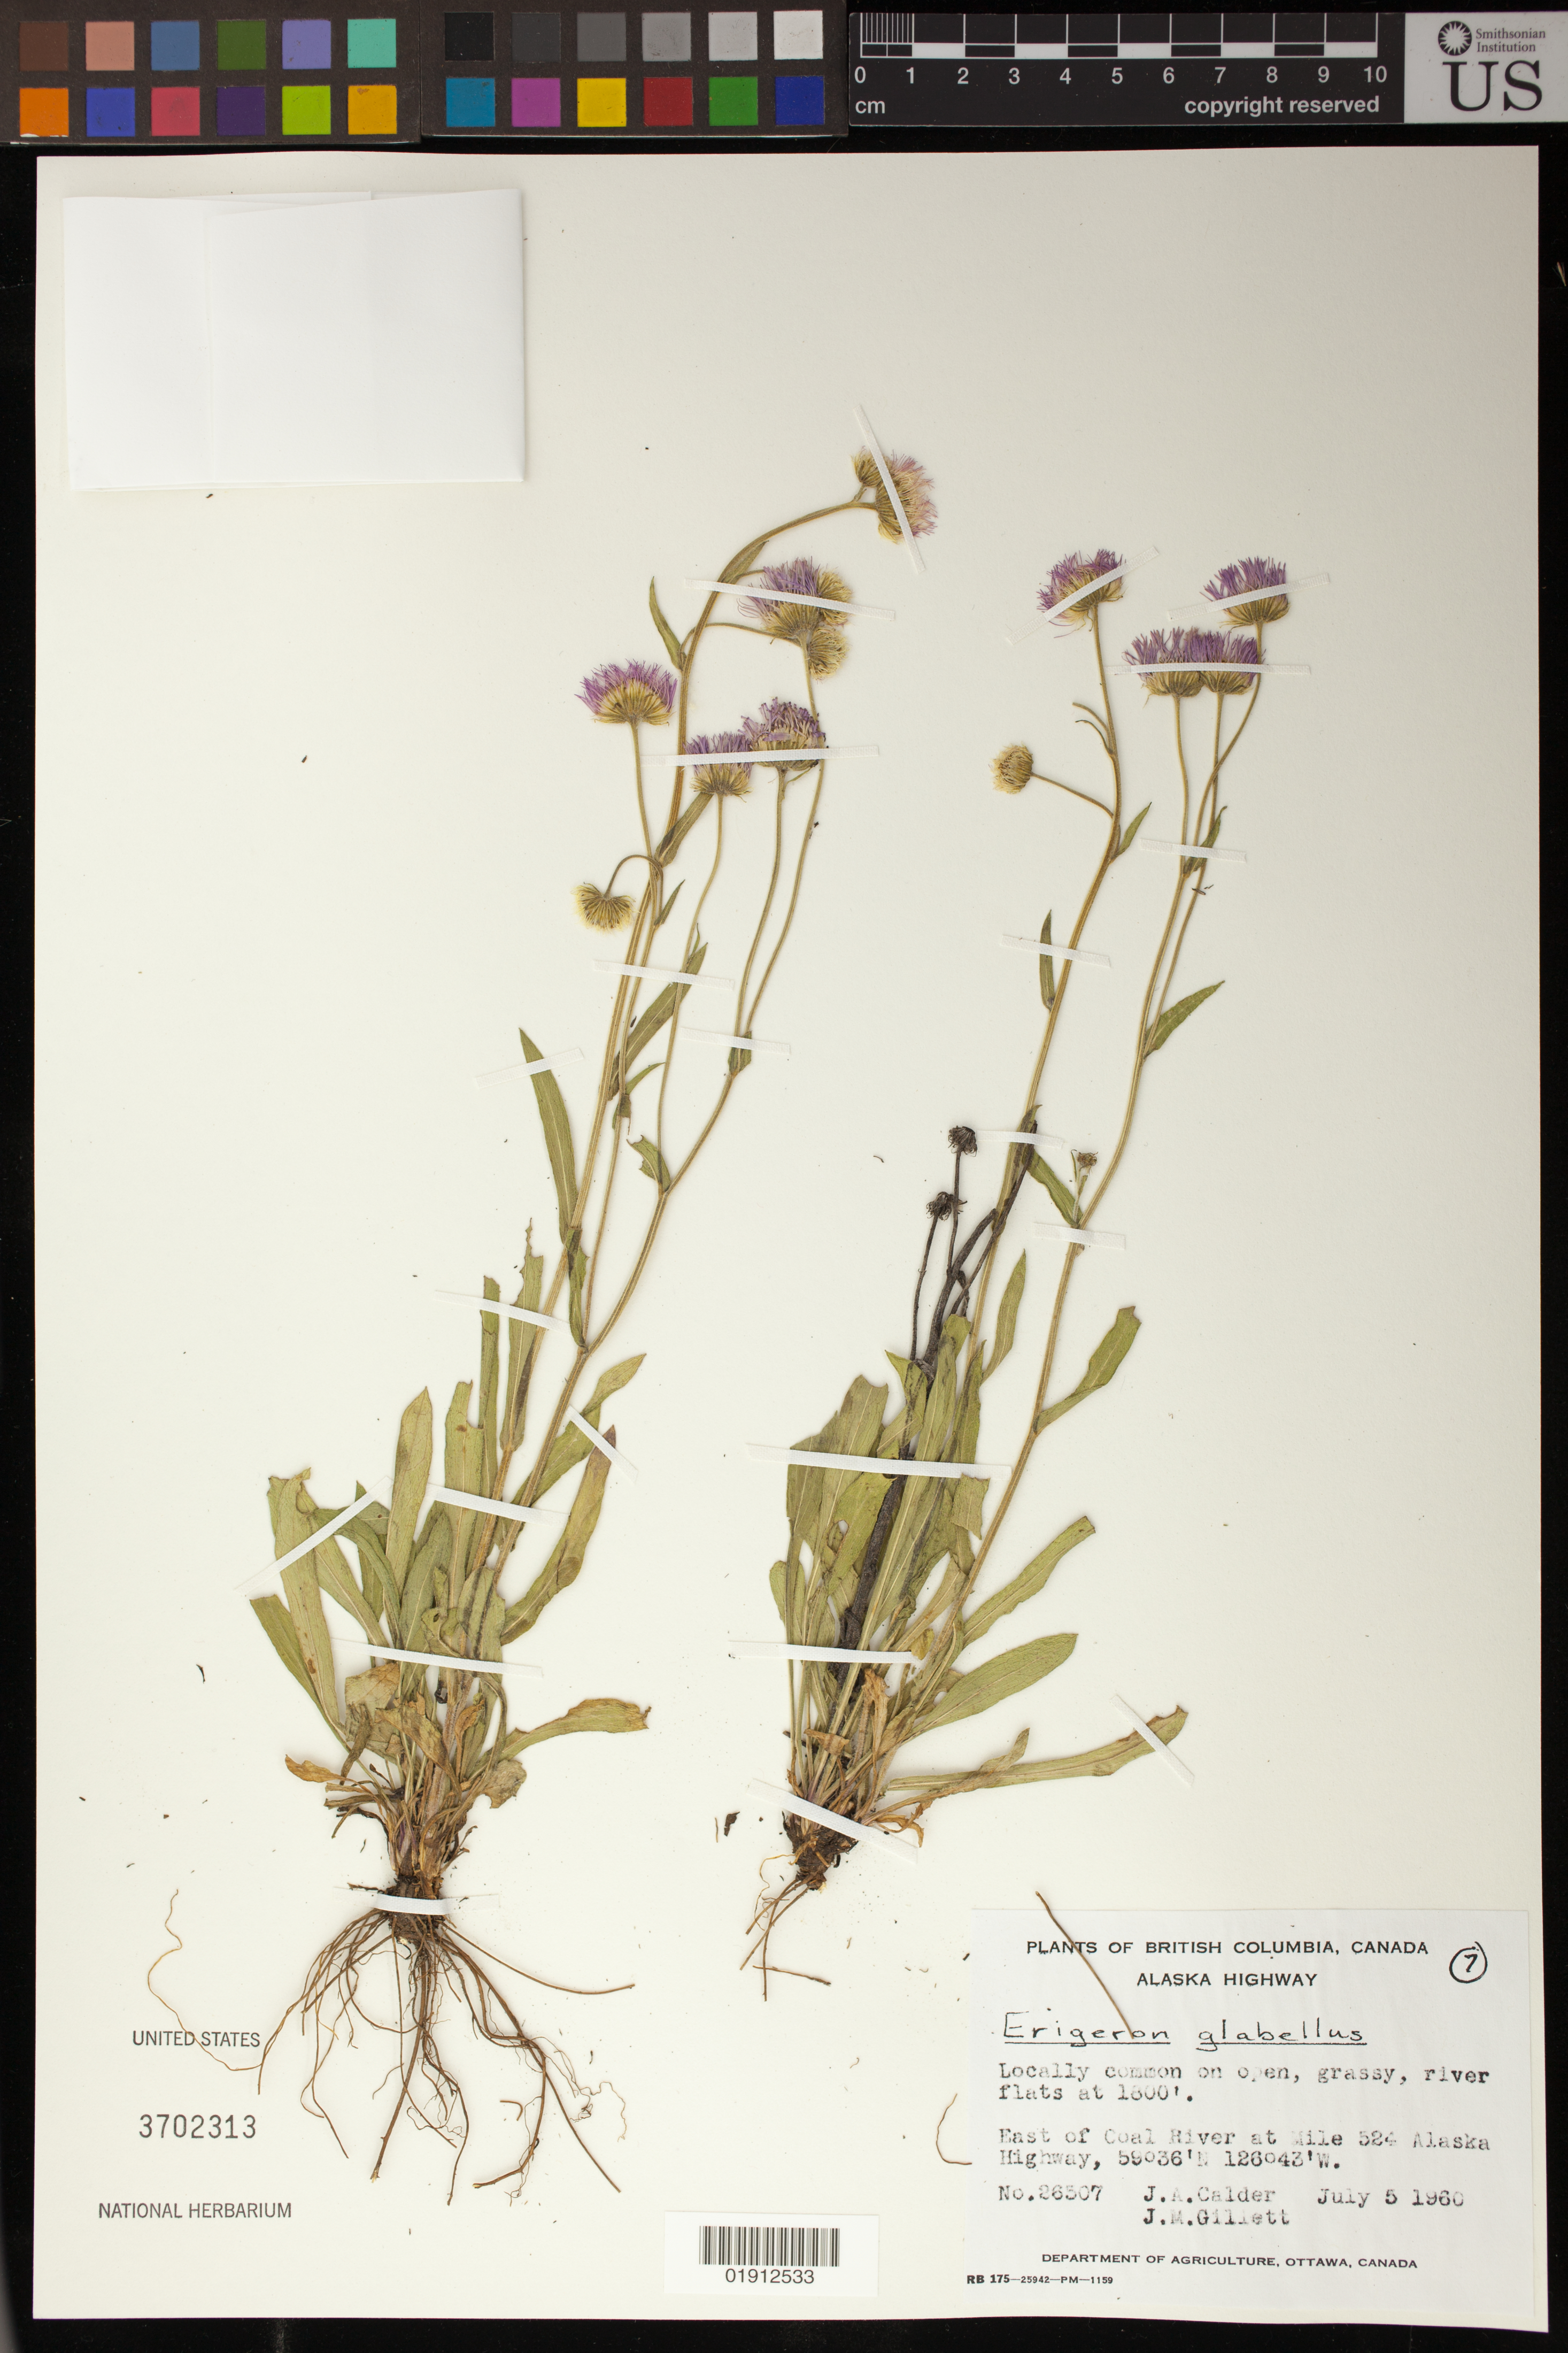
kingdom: Plantae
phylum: Tracheophyta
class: Magnoliopsida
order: Asterales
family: Asteraceae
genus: Erigeron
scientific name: Erigeron glabellus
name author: Nutt.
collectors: J. A. Calder & J. Gillett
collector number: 26507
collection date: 1960-07-05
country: Canada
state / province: British Columbia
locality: East of Coal River at Mile 524 Alaska Highway.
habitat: Locally common on open, grassy, river flats at 1800'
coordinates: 59 36 N, 126 43 W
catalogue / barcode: US 3702313